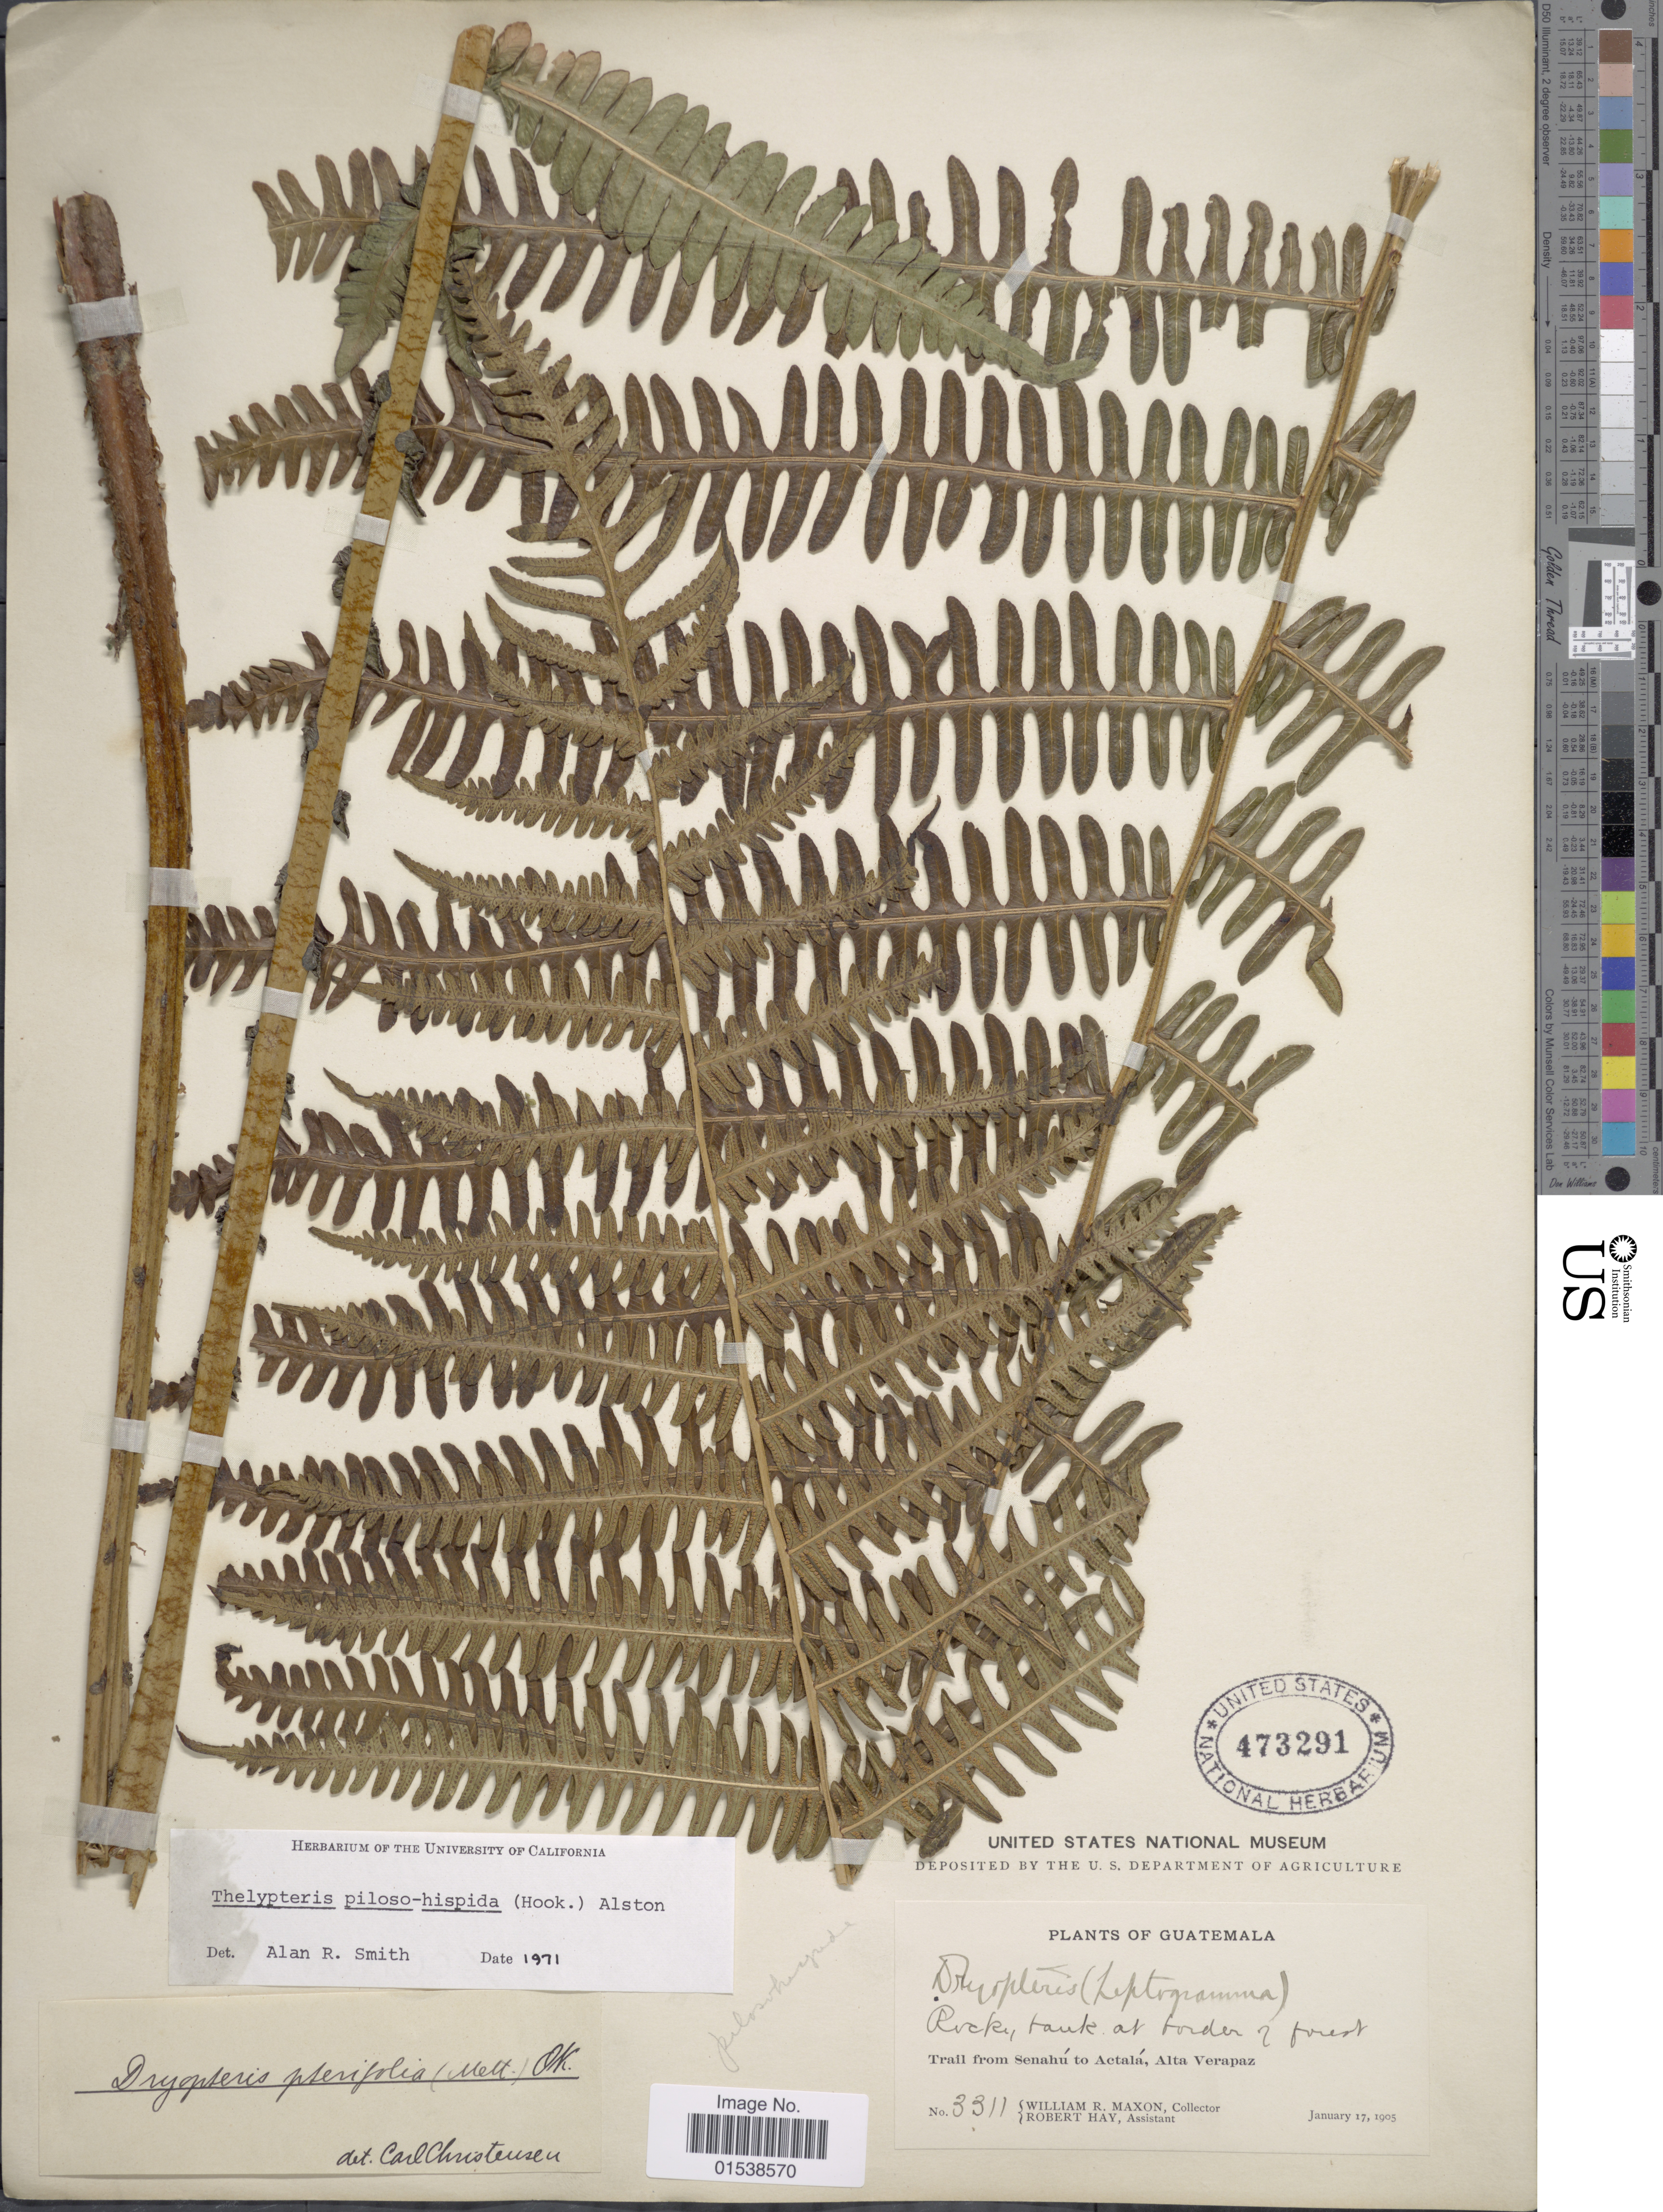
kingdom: Plantae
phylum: Tracheophyta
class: Polypodiopsida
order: Polypodiales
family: Thelypteridaceae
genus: Amauropelta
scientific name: Amauropelta pilosohispida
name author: (Hook.) A.R. Sm.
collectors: W. R. Maxon & R. H. Hay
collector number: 3311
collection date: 1905-01-17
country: Guatemala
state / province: Alta Verapaz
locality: Trail from Senahu to Acatla, Alta Verapaz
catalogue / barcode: US 473291